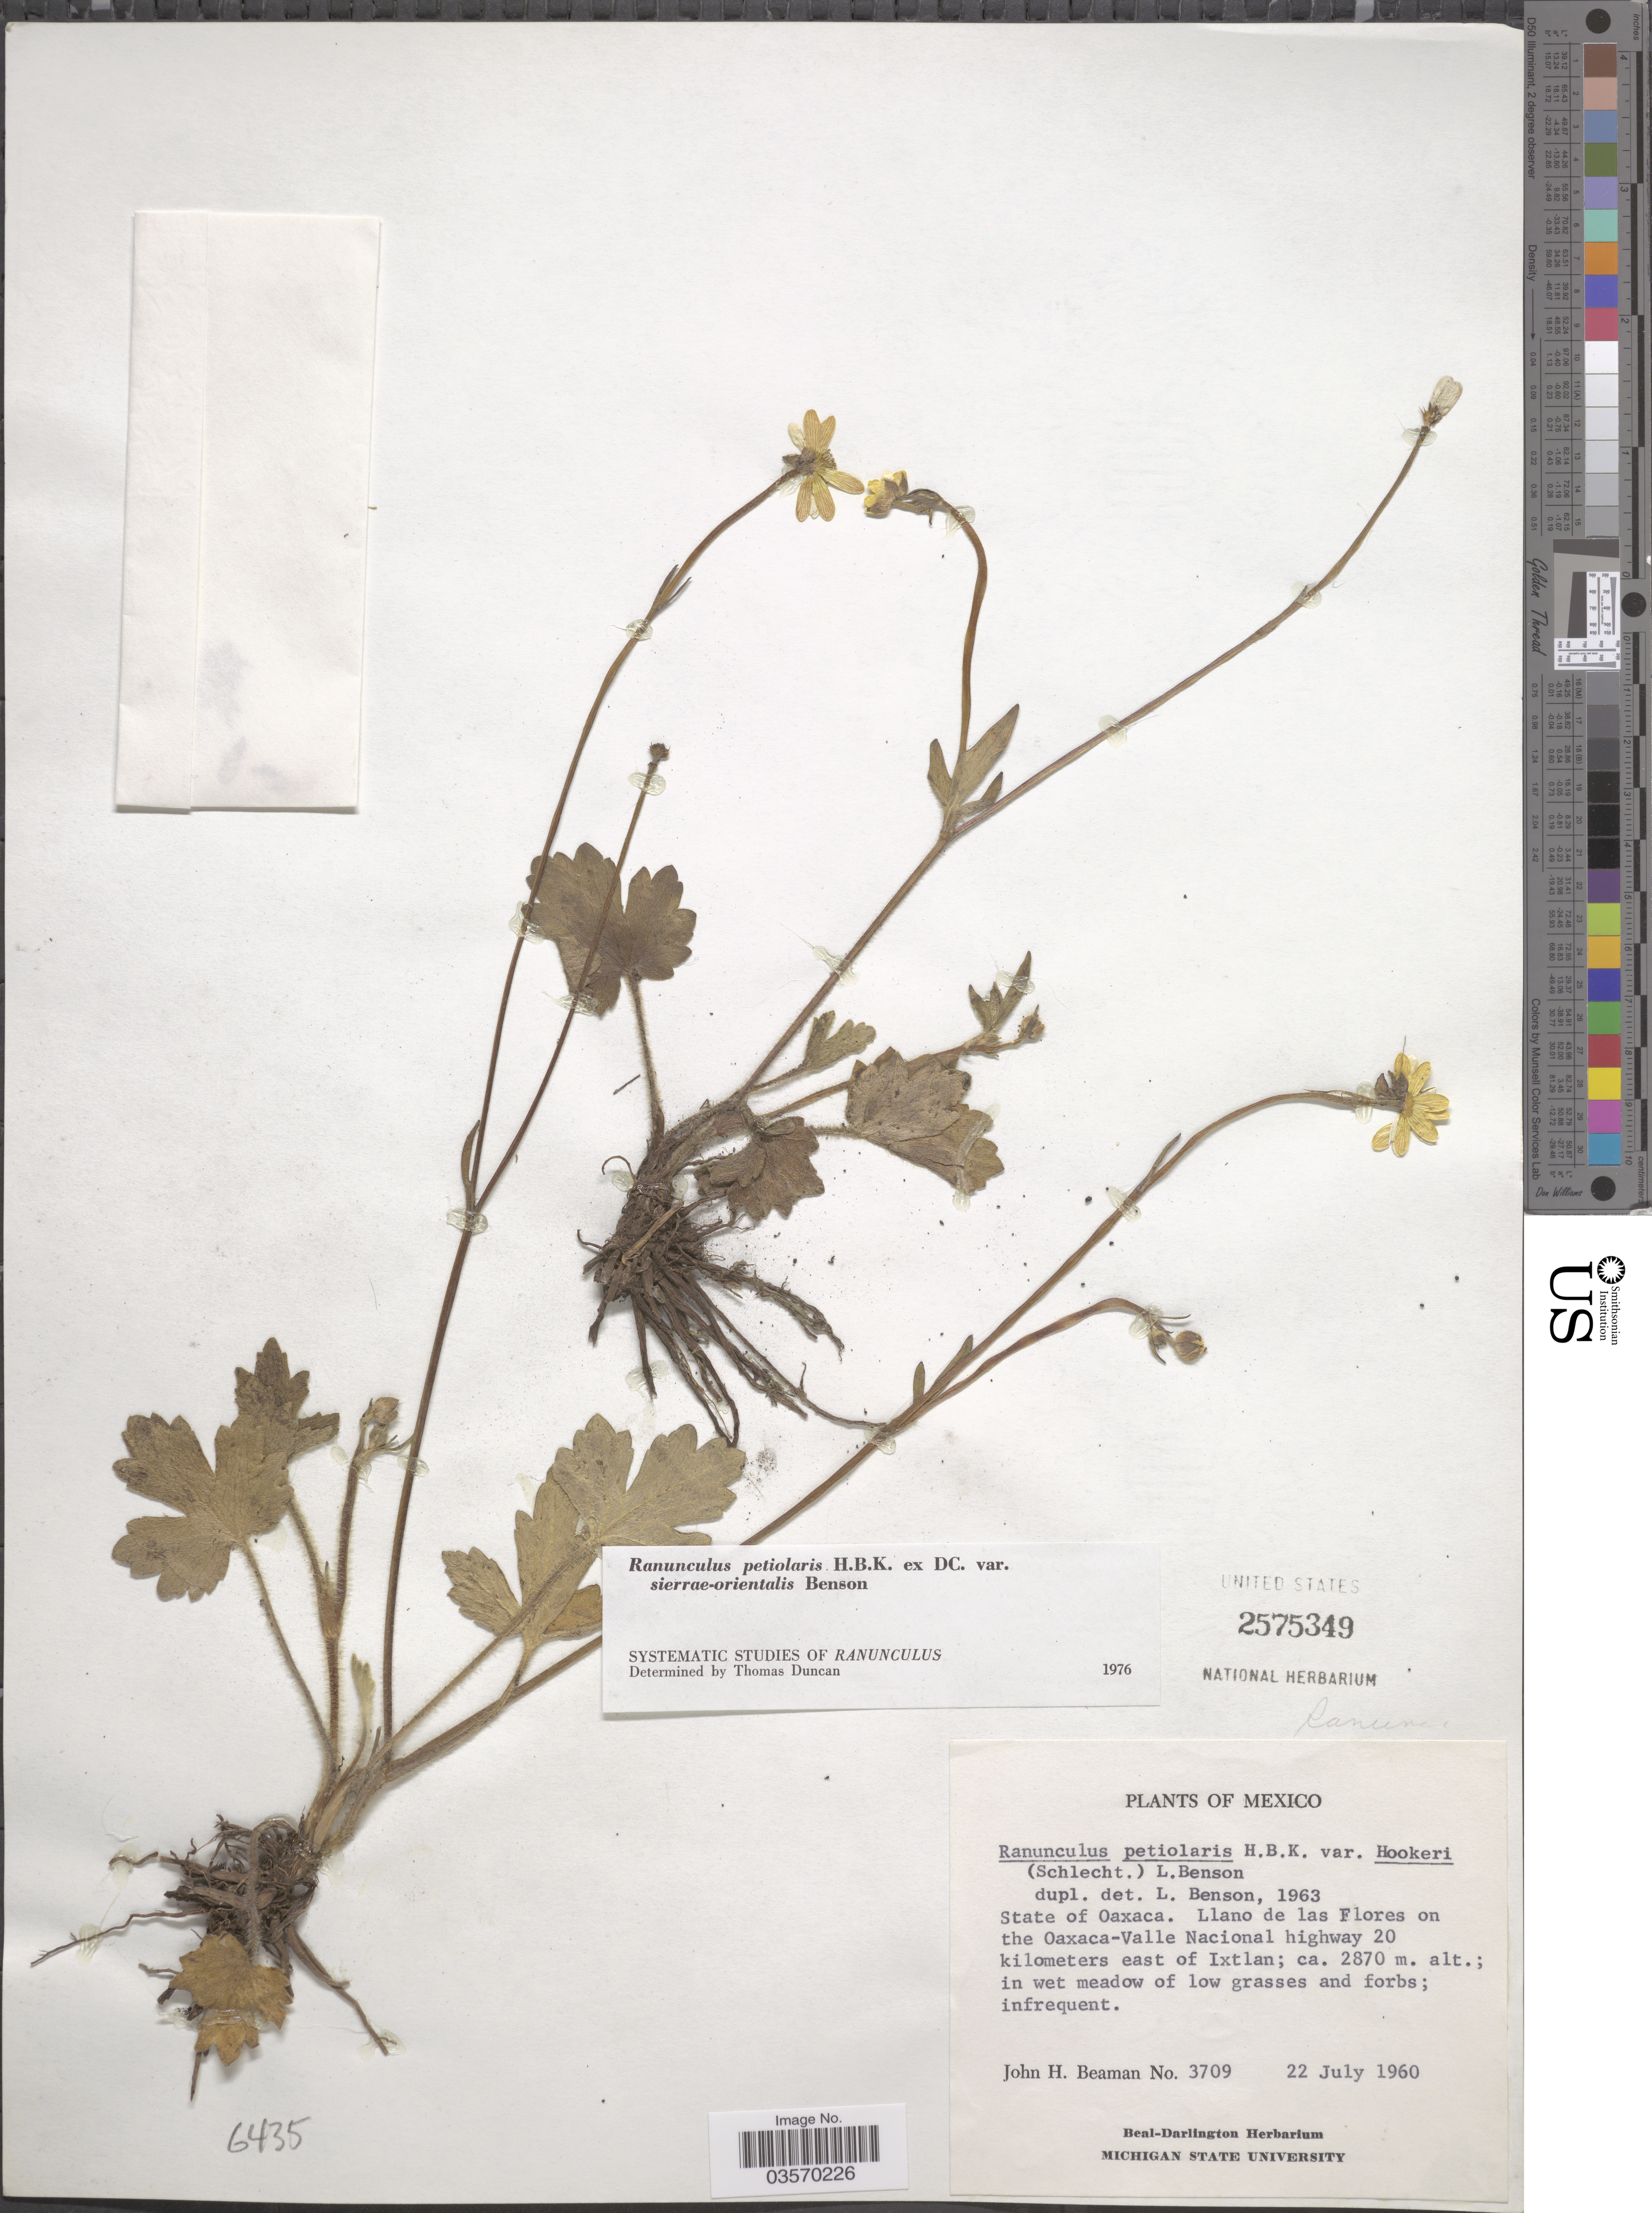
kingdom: Plantae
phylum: Tracheophyta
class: Magnoliopsida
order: Ranunculales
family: Ranunculaceae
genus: Ranunculus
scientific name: Ranunculus petiolaris var. sierrae-orientalis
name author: L.D. Benson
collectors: J. H. Beaman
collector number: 3709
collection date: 1960-07-22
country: Mexico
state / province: Oaxaca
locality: Llano de las Flores on the Oaxaca-Valle Nacional highway 20 kilometers east of Ixtlan.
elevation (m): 2870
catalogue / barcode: US 2575349